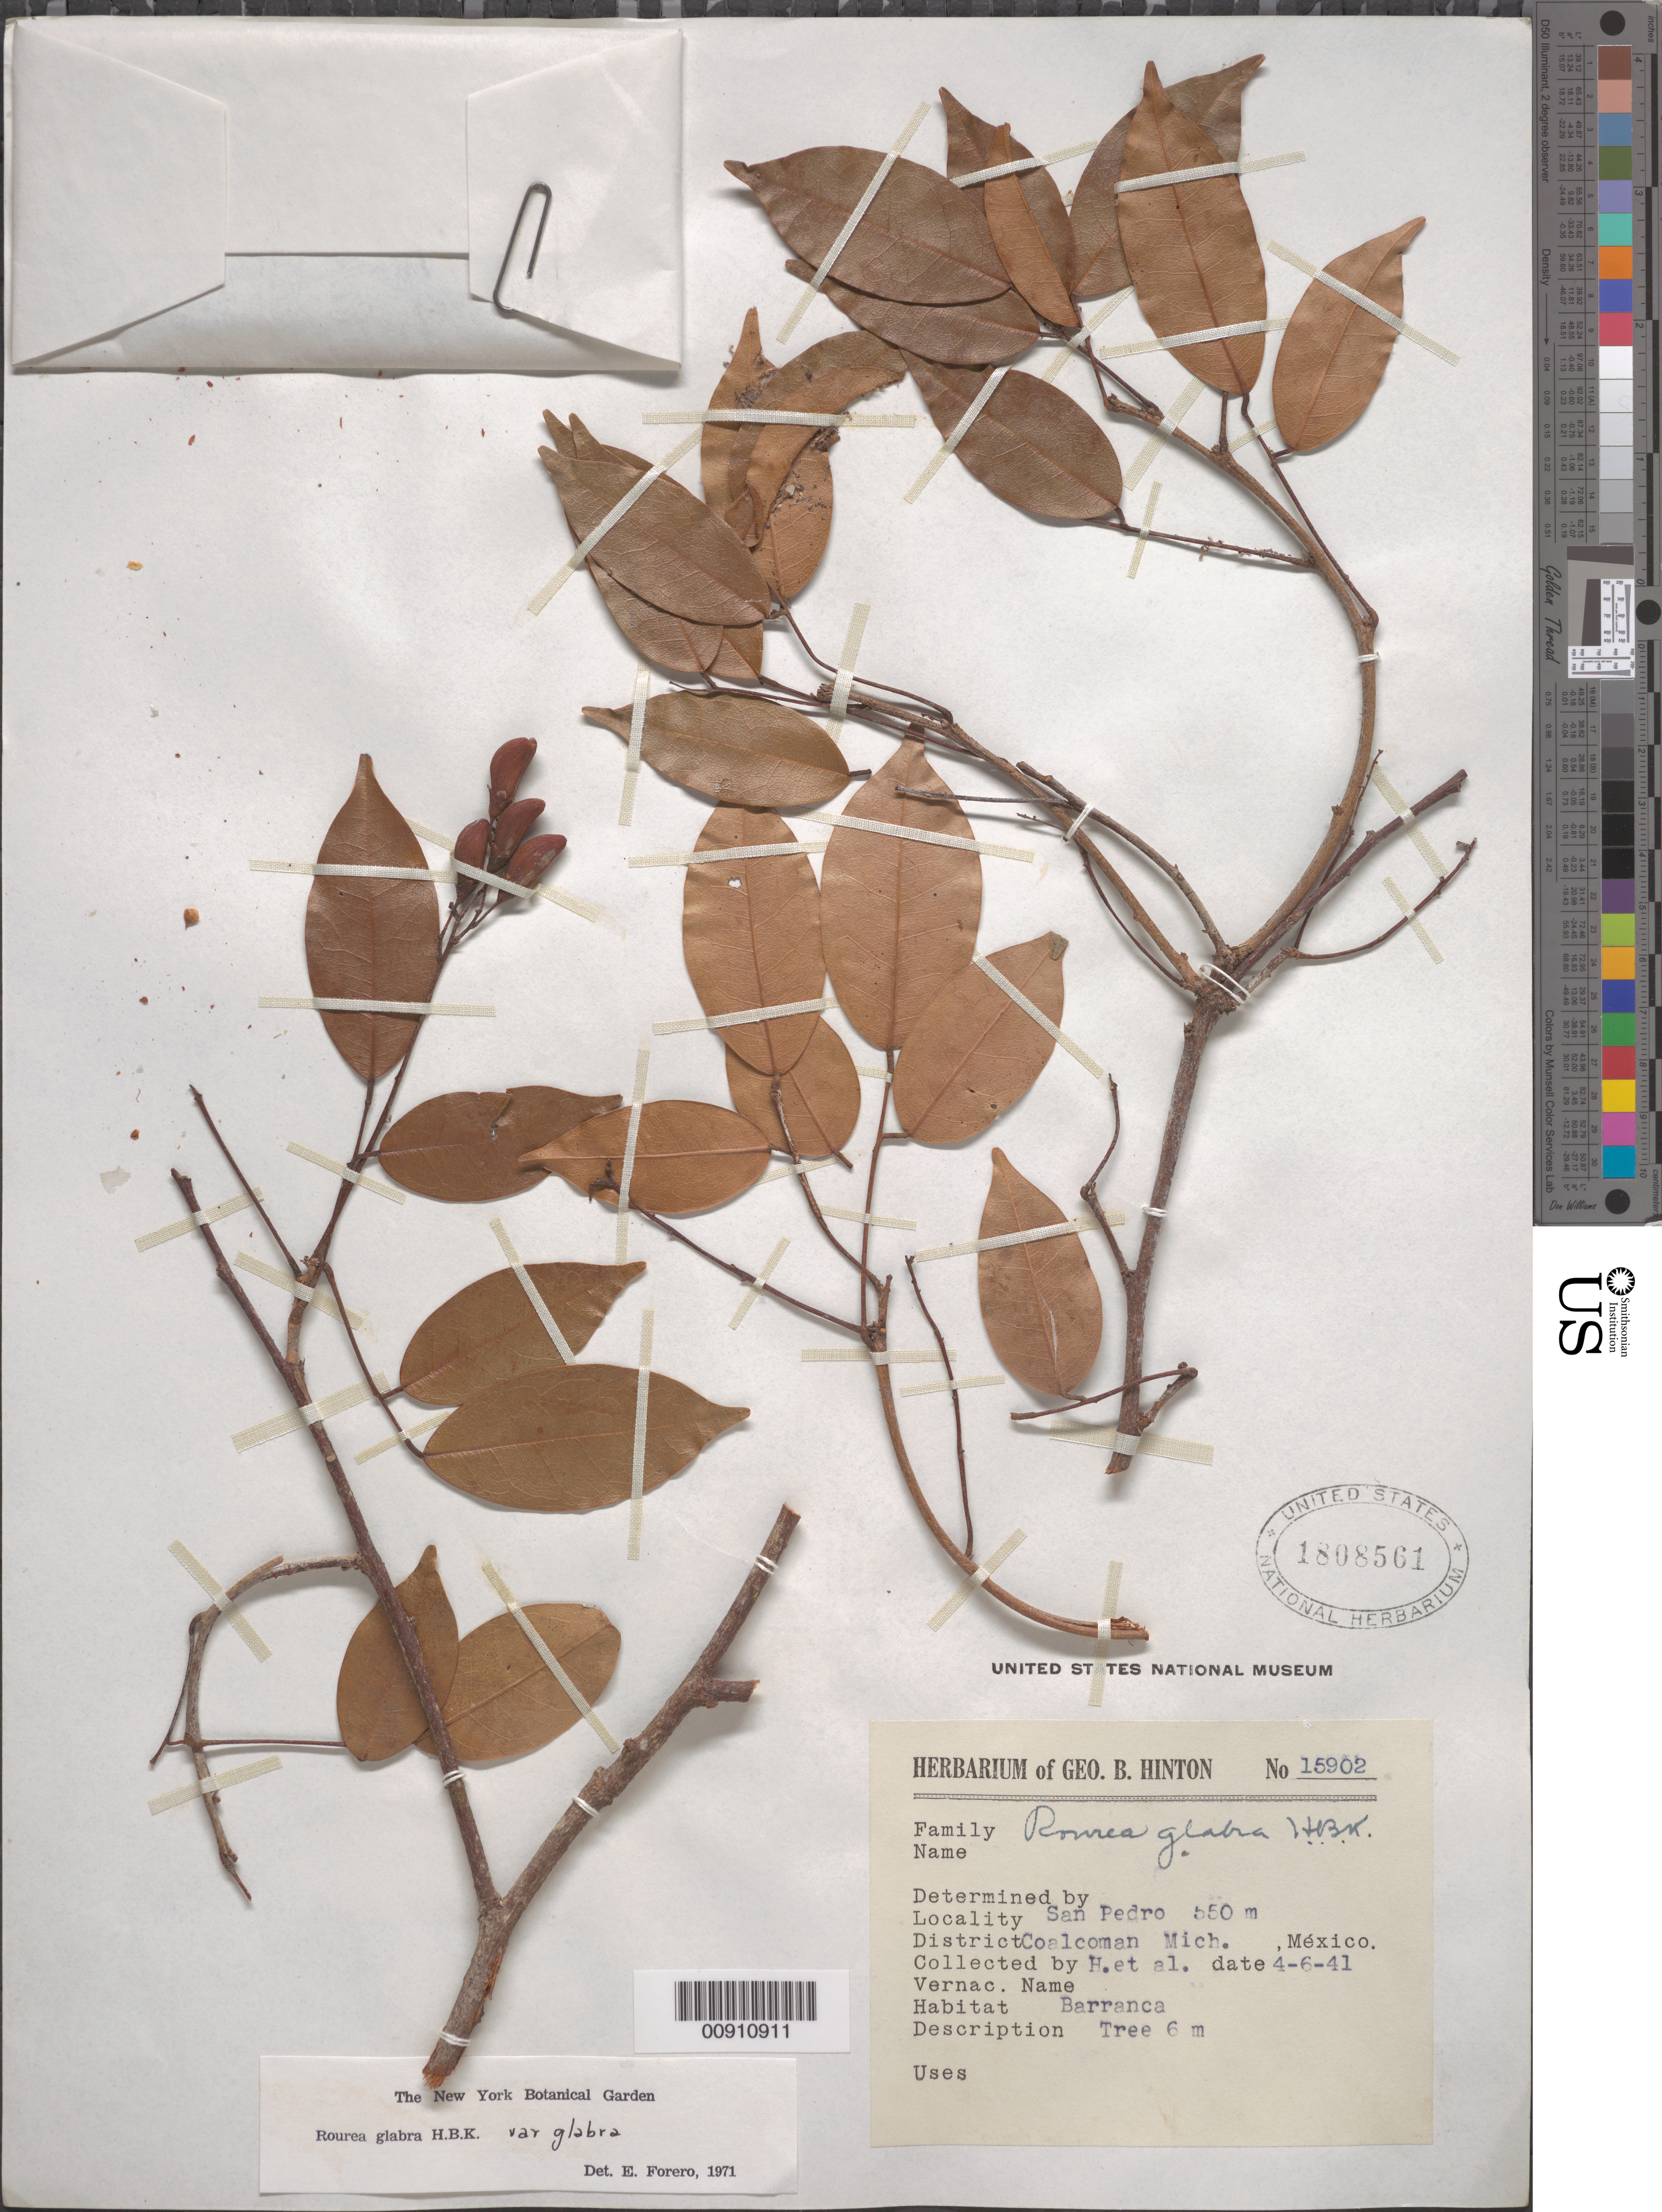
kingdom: Plantae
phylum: Tracheophyta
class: Magnoliopsida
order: Oxalidales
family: Connaraceae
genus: Rourea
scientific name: Rourea glabra var. glabra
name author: Kunth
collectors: G. B. Hinton & et al.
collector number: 15902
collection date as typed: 06 Apr 1941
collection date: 1941-04-06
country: Mexico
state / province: Michoacán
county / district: Coalcomán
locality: San Pedro, District Coalcomán, Michoacán.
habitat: Barranca.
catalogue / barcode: US 1808561